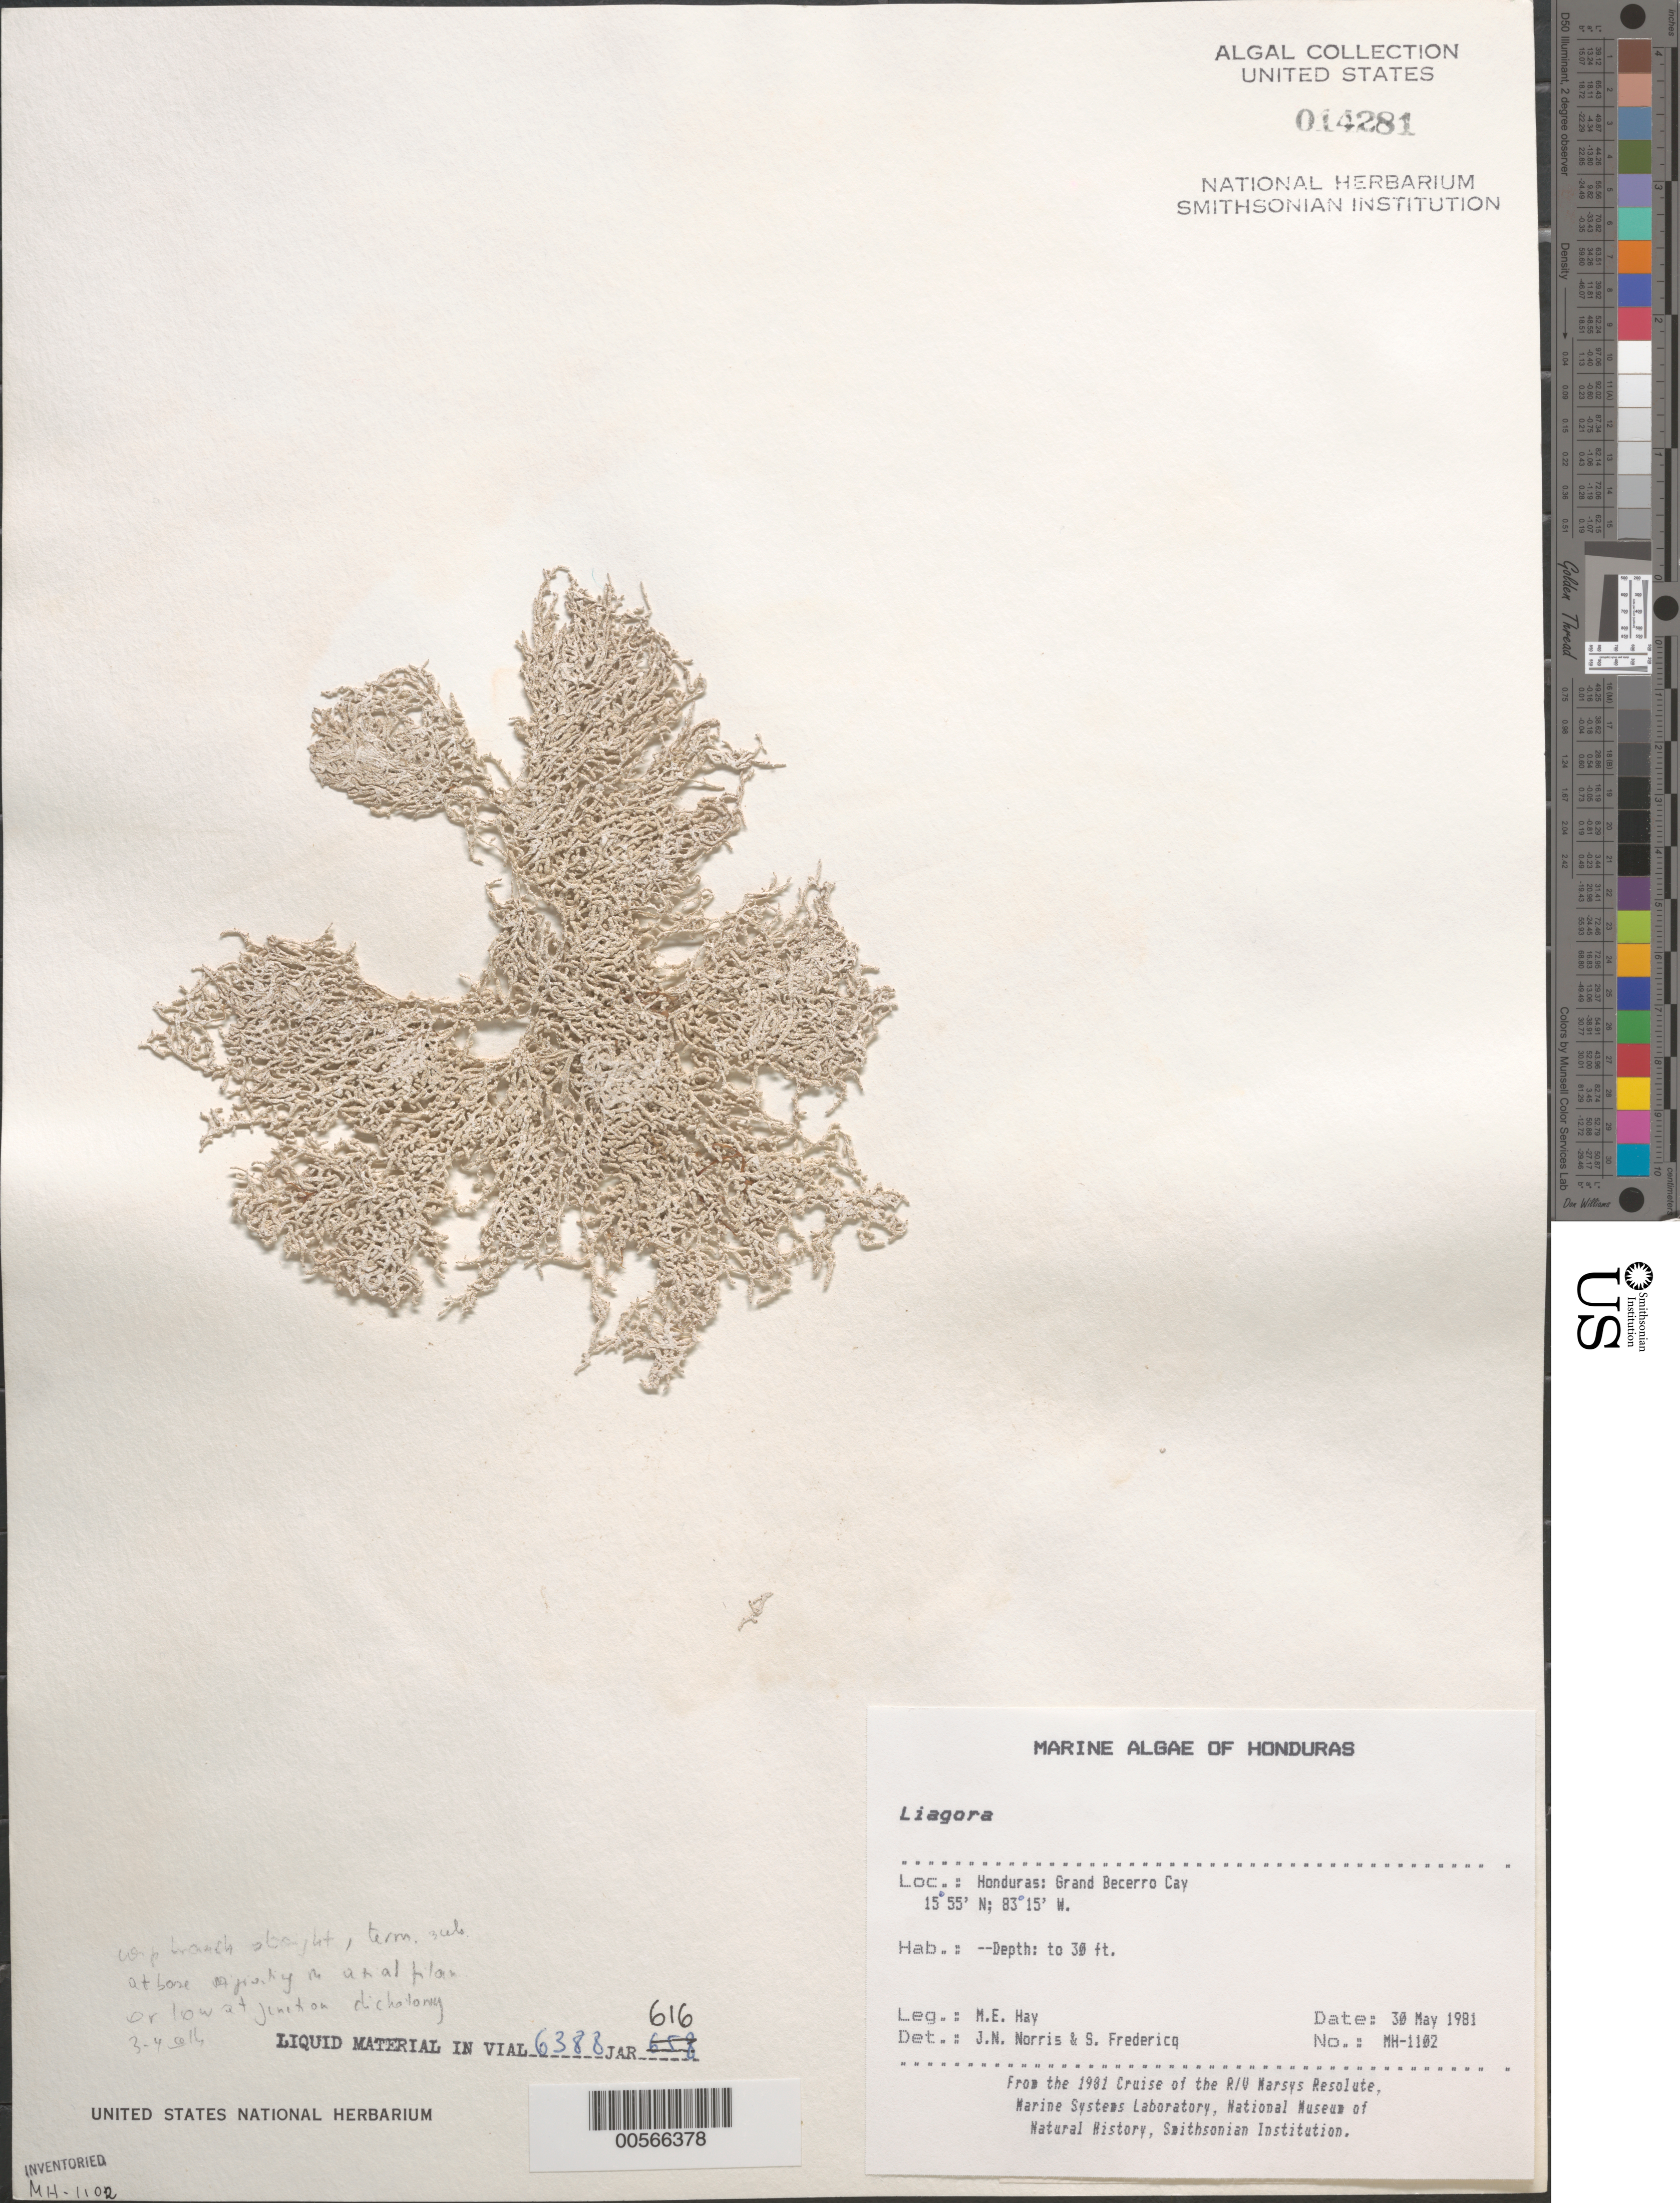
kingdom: Plantae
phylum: Rhodophyta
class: Florideophyceae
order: Nemaliales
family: Liagoraceae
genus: Liagora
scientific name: Liagora sp.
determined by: Norris, J. N.; Fredericq, S.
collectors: M. E. Hay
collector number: MEH-1102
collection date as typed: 30 May 1981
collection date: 1981-05-30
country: Honduras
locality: Grand becerro cay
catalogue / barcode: US 14281